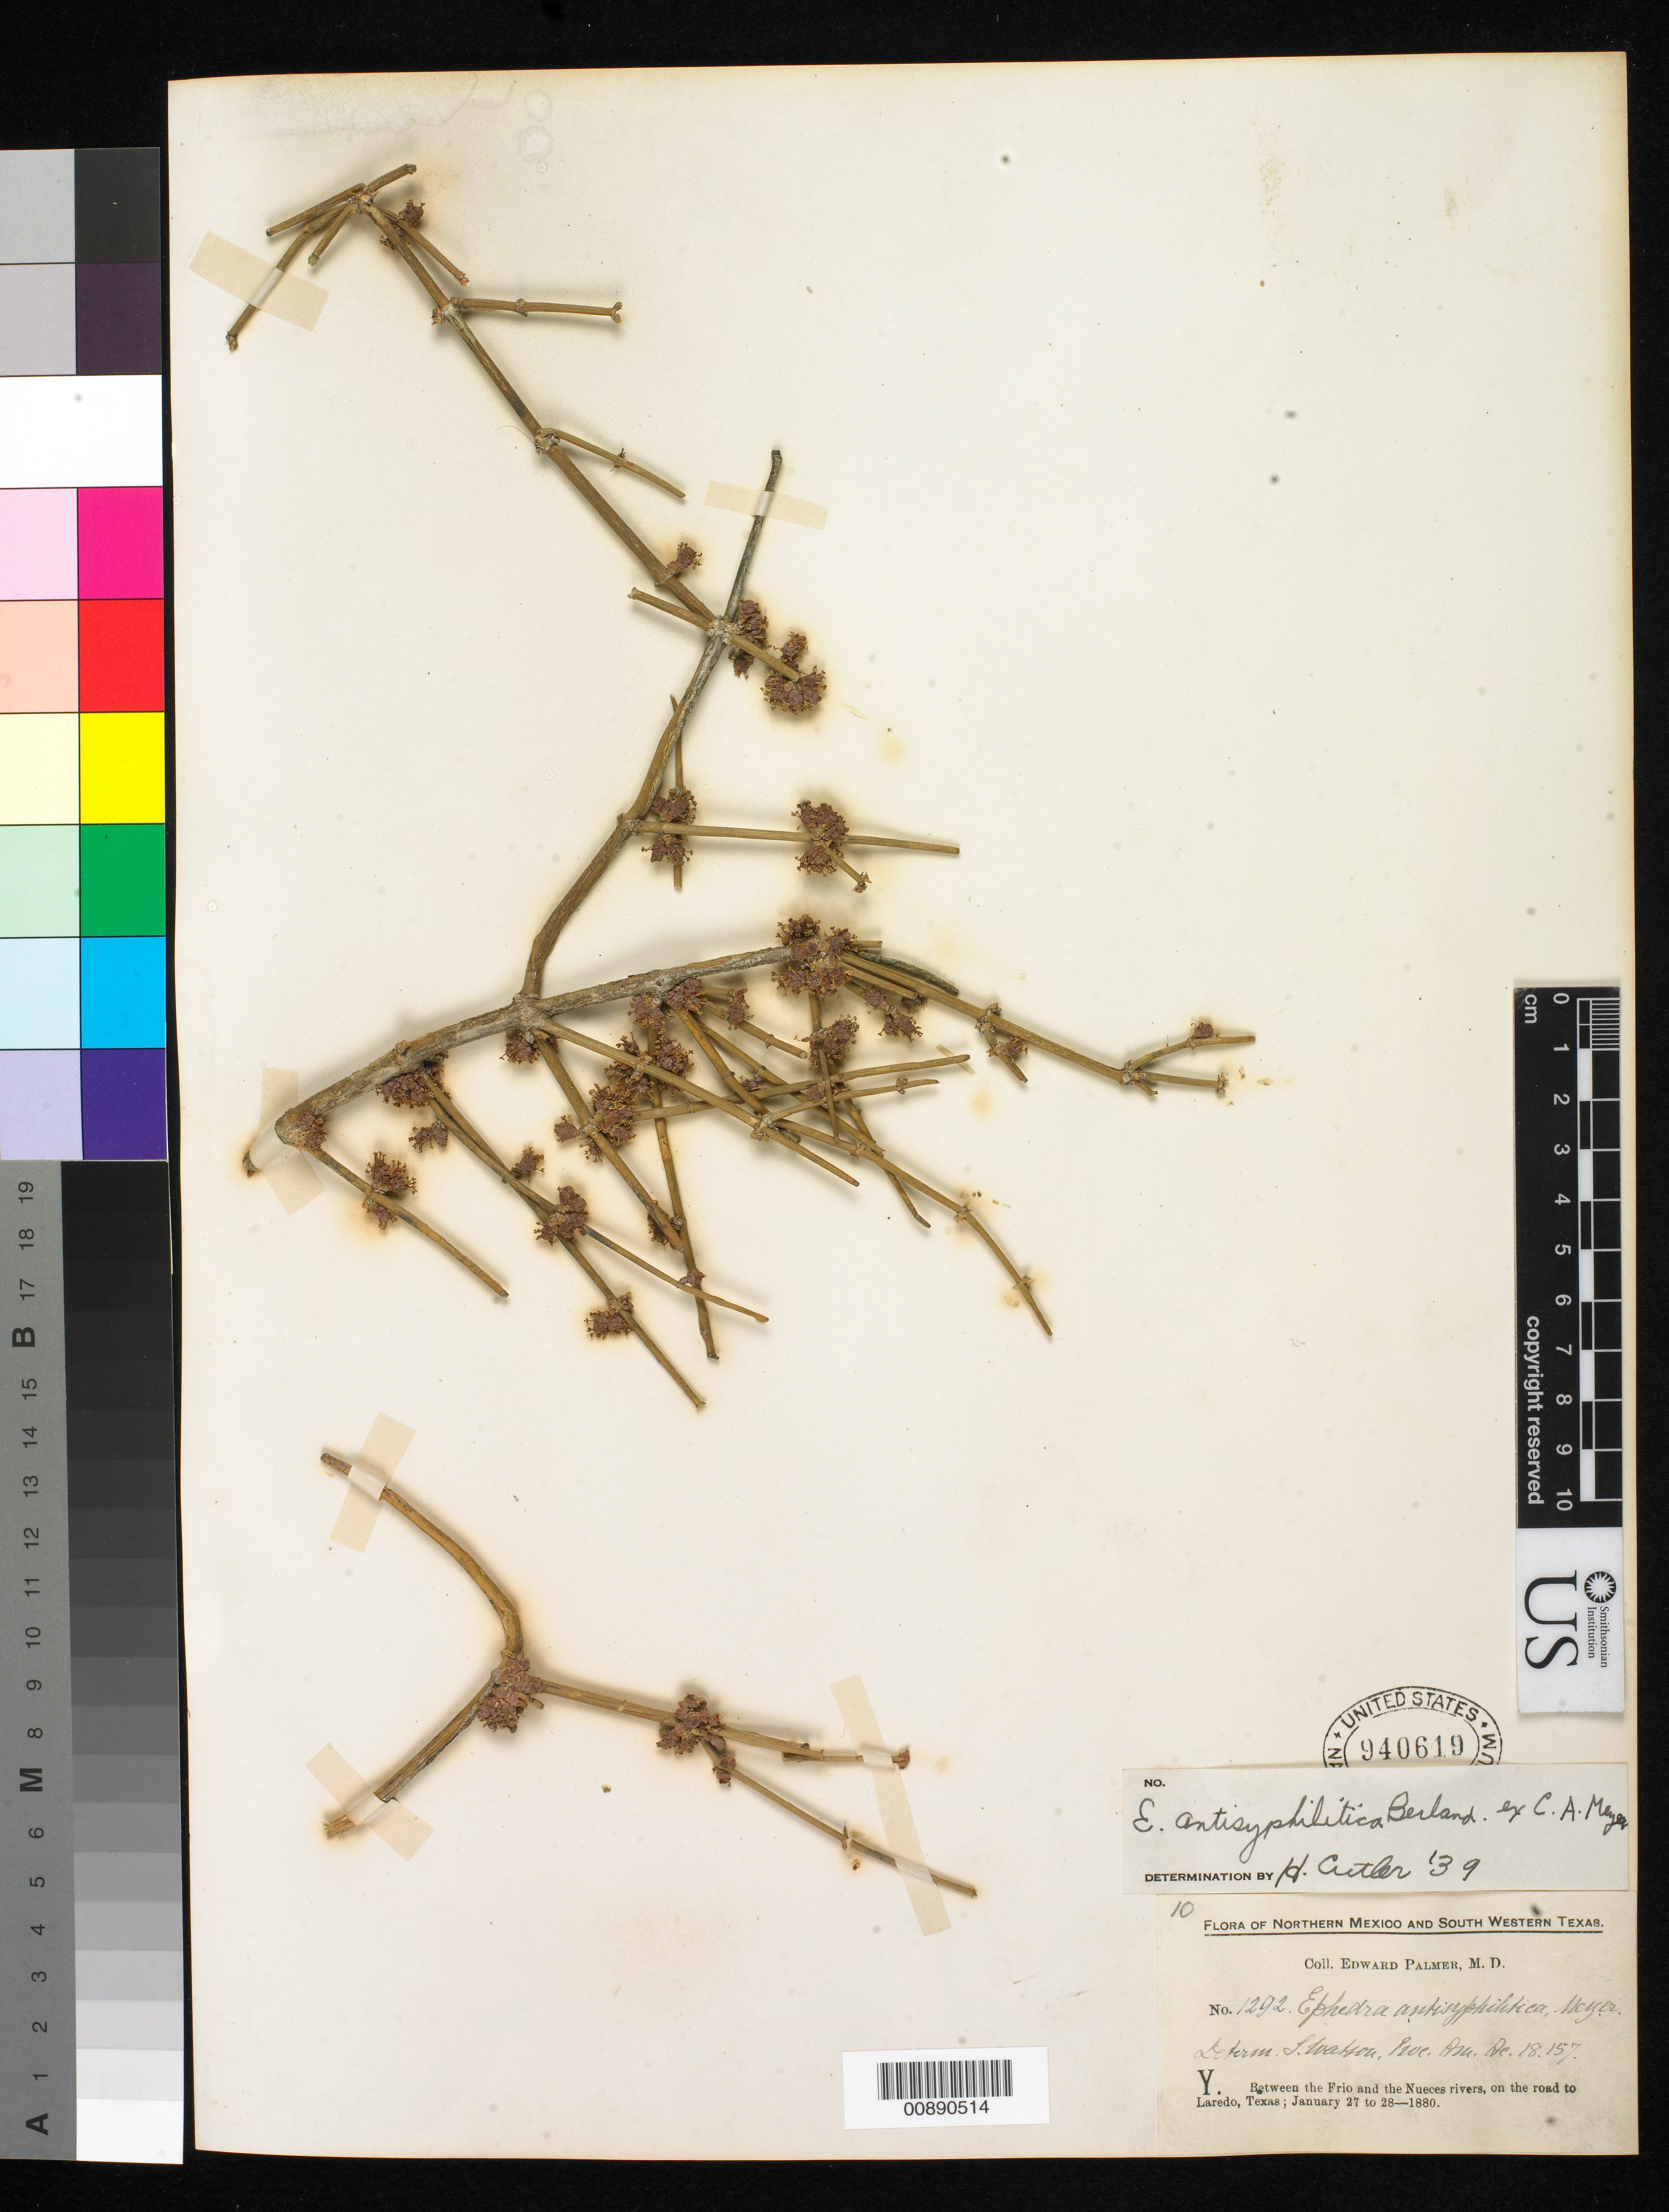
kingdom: Plantae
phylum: Tracheophyta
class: Gnetopsida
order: Ephedrales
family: Ephedraceae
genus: Ephedra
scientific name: Ephedra antisyphilitica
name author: Berland. ex C.A. Mey.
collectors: E. Palmer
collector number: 1292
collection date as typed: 27 Jan 1880 to 28 Jan 1880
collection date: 1880-01-27/1880-01-28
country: United States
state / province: Texas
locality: Y. Between the Frio and the Nueces Rivers, on the road to Laredo, Texas.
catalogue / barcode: US 940619